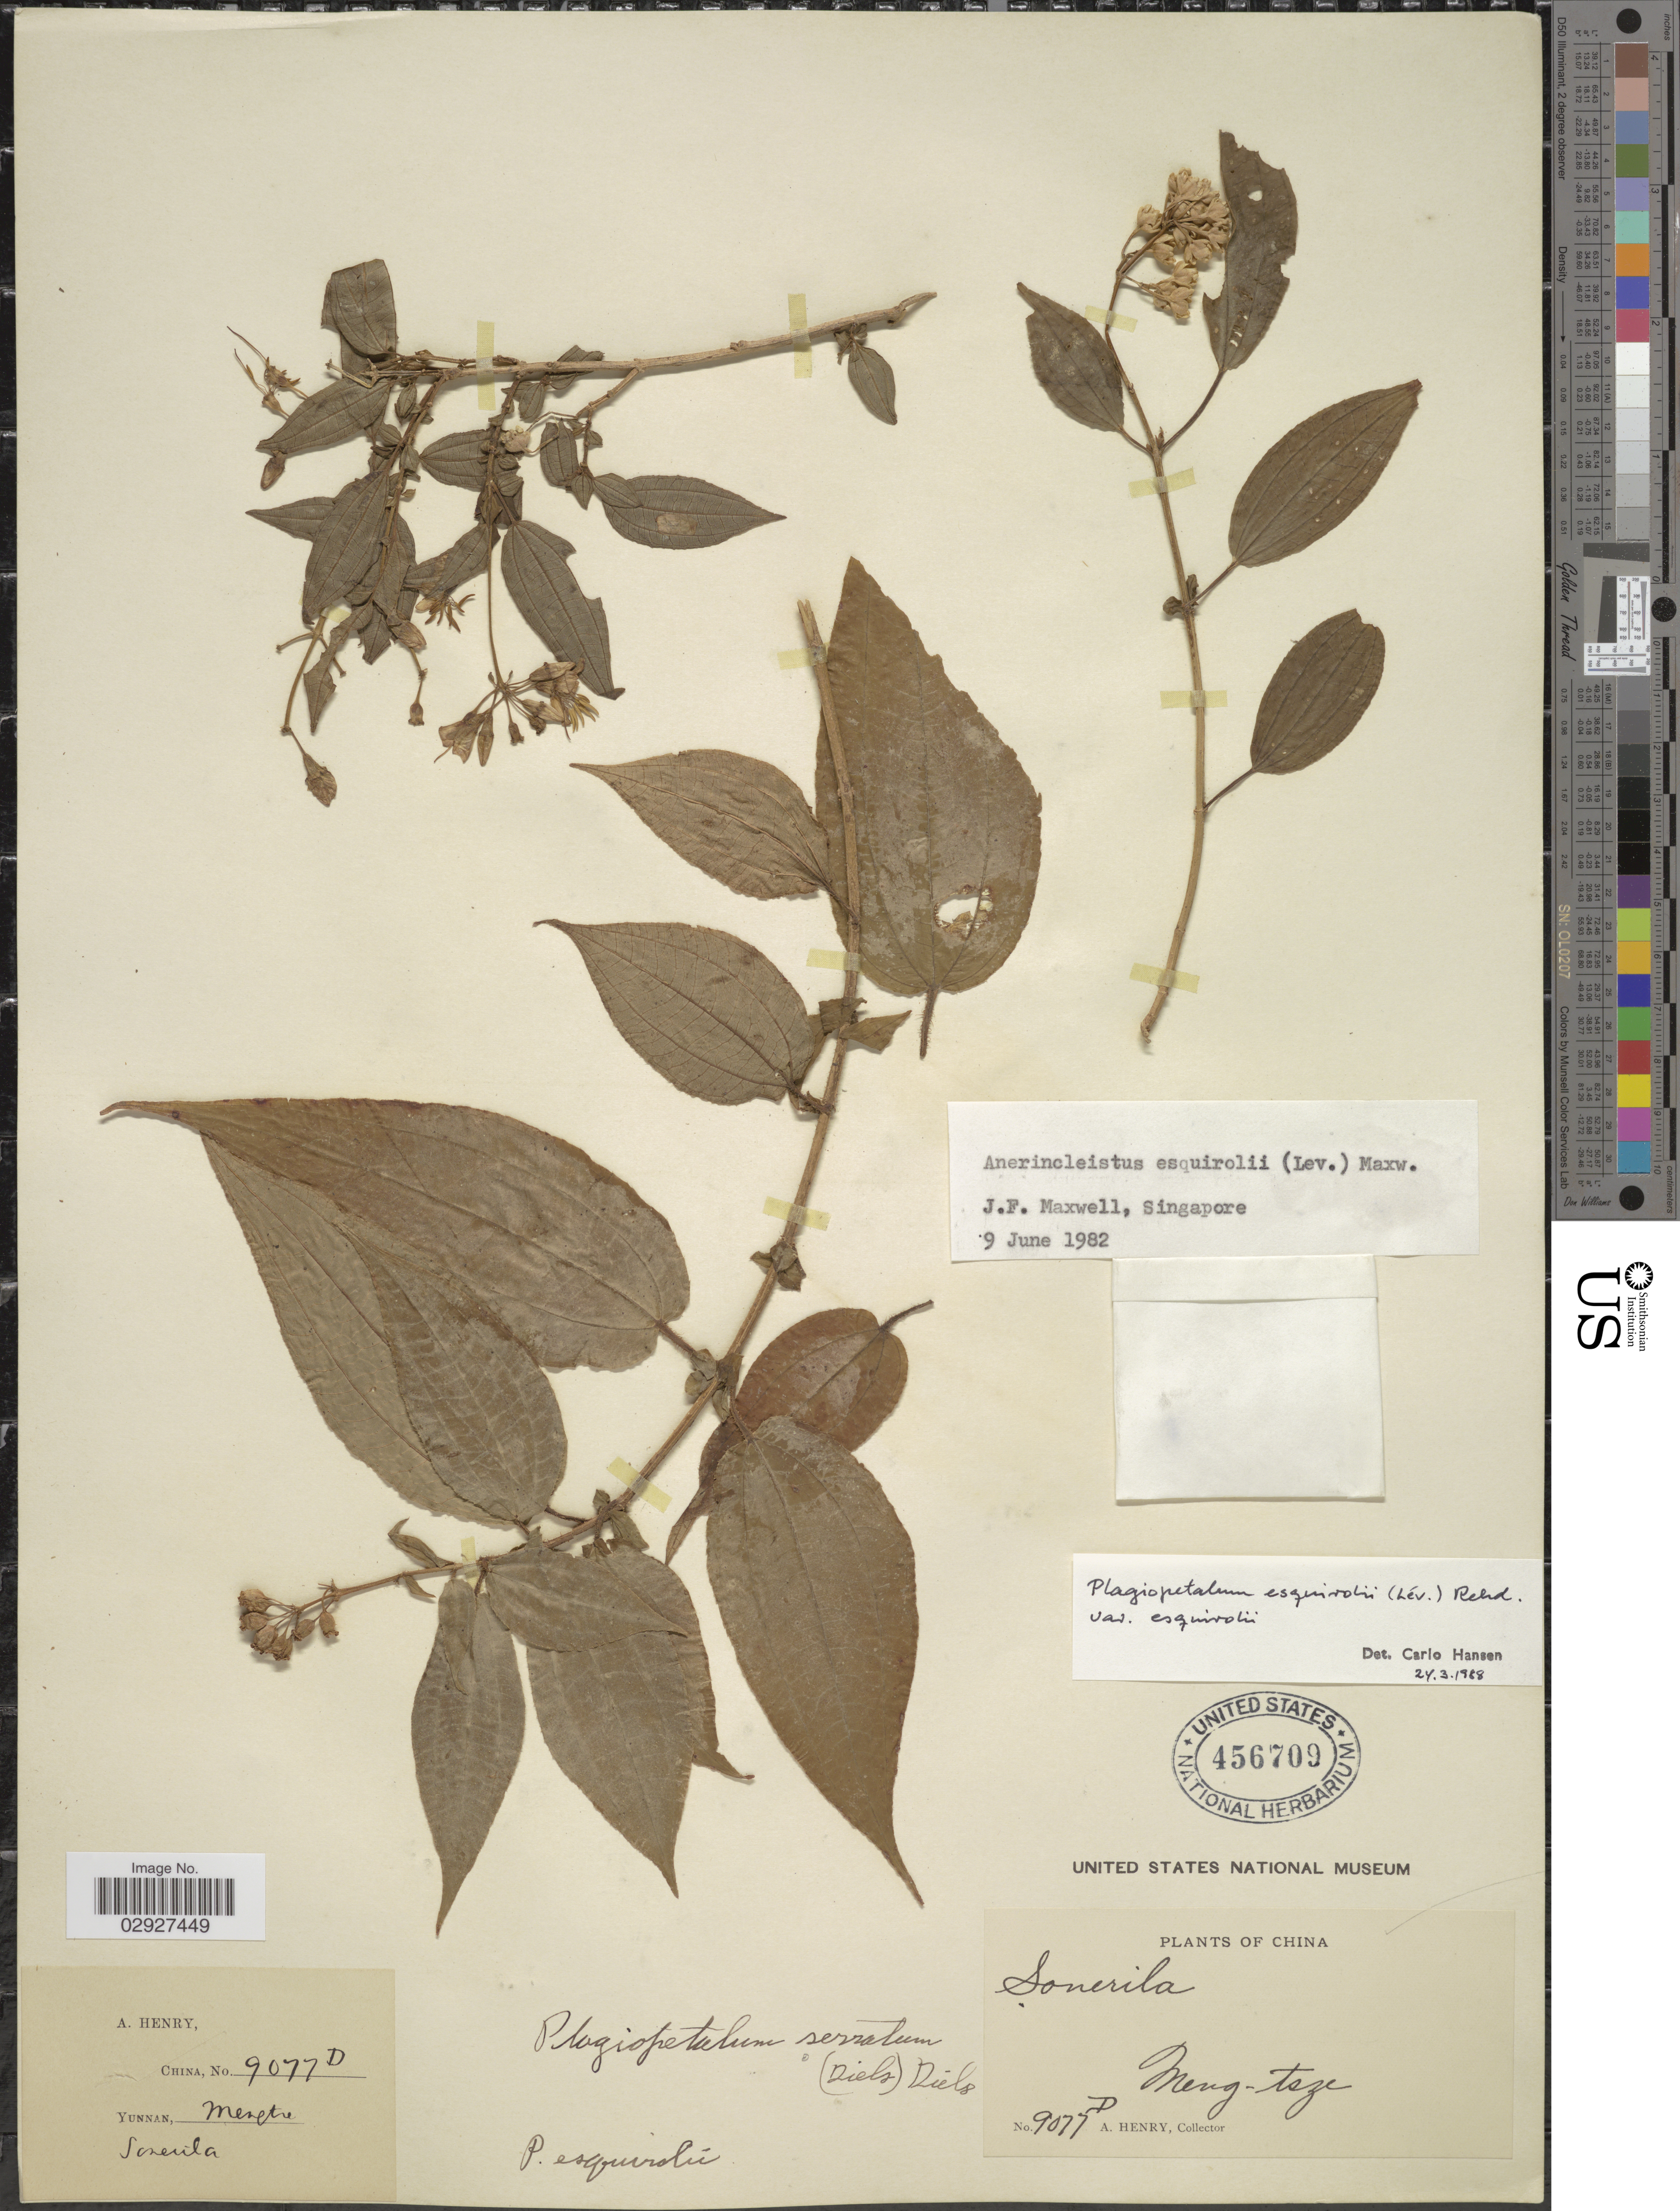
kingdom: Plantae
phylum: Tracheophyta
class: Magnoliopsida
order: Myrtales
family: Melastomataceae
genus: Plagiopetalum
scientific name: Plagiopetalum esquirolii var. esquirolii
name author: (H. Lév.) Rehder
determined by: Hansen, C.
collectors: A. Henry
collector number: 9077 D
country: China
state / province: Yunnan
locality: Yunnan, Meng-tsze.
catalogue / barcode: US 456709